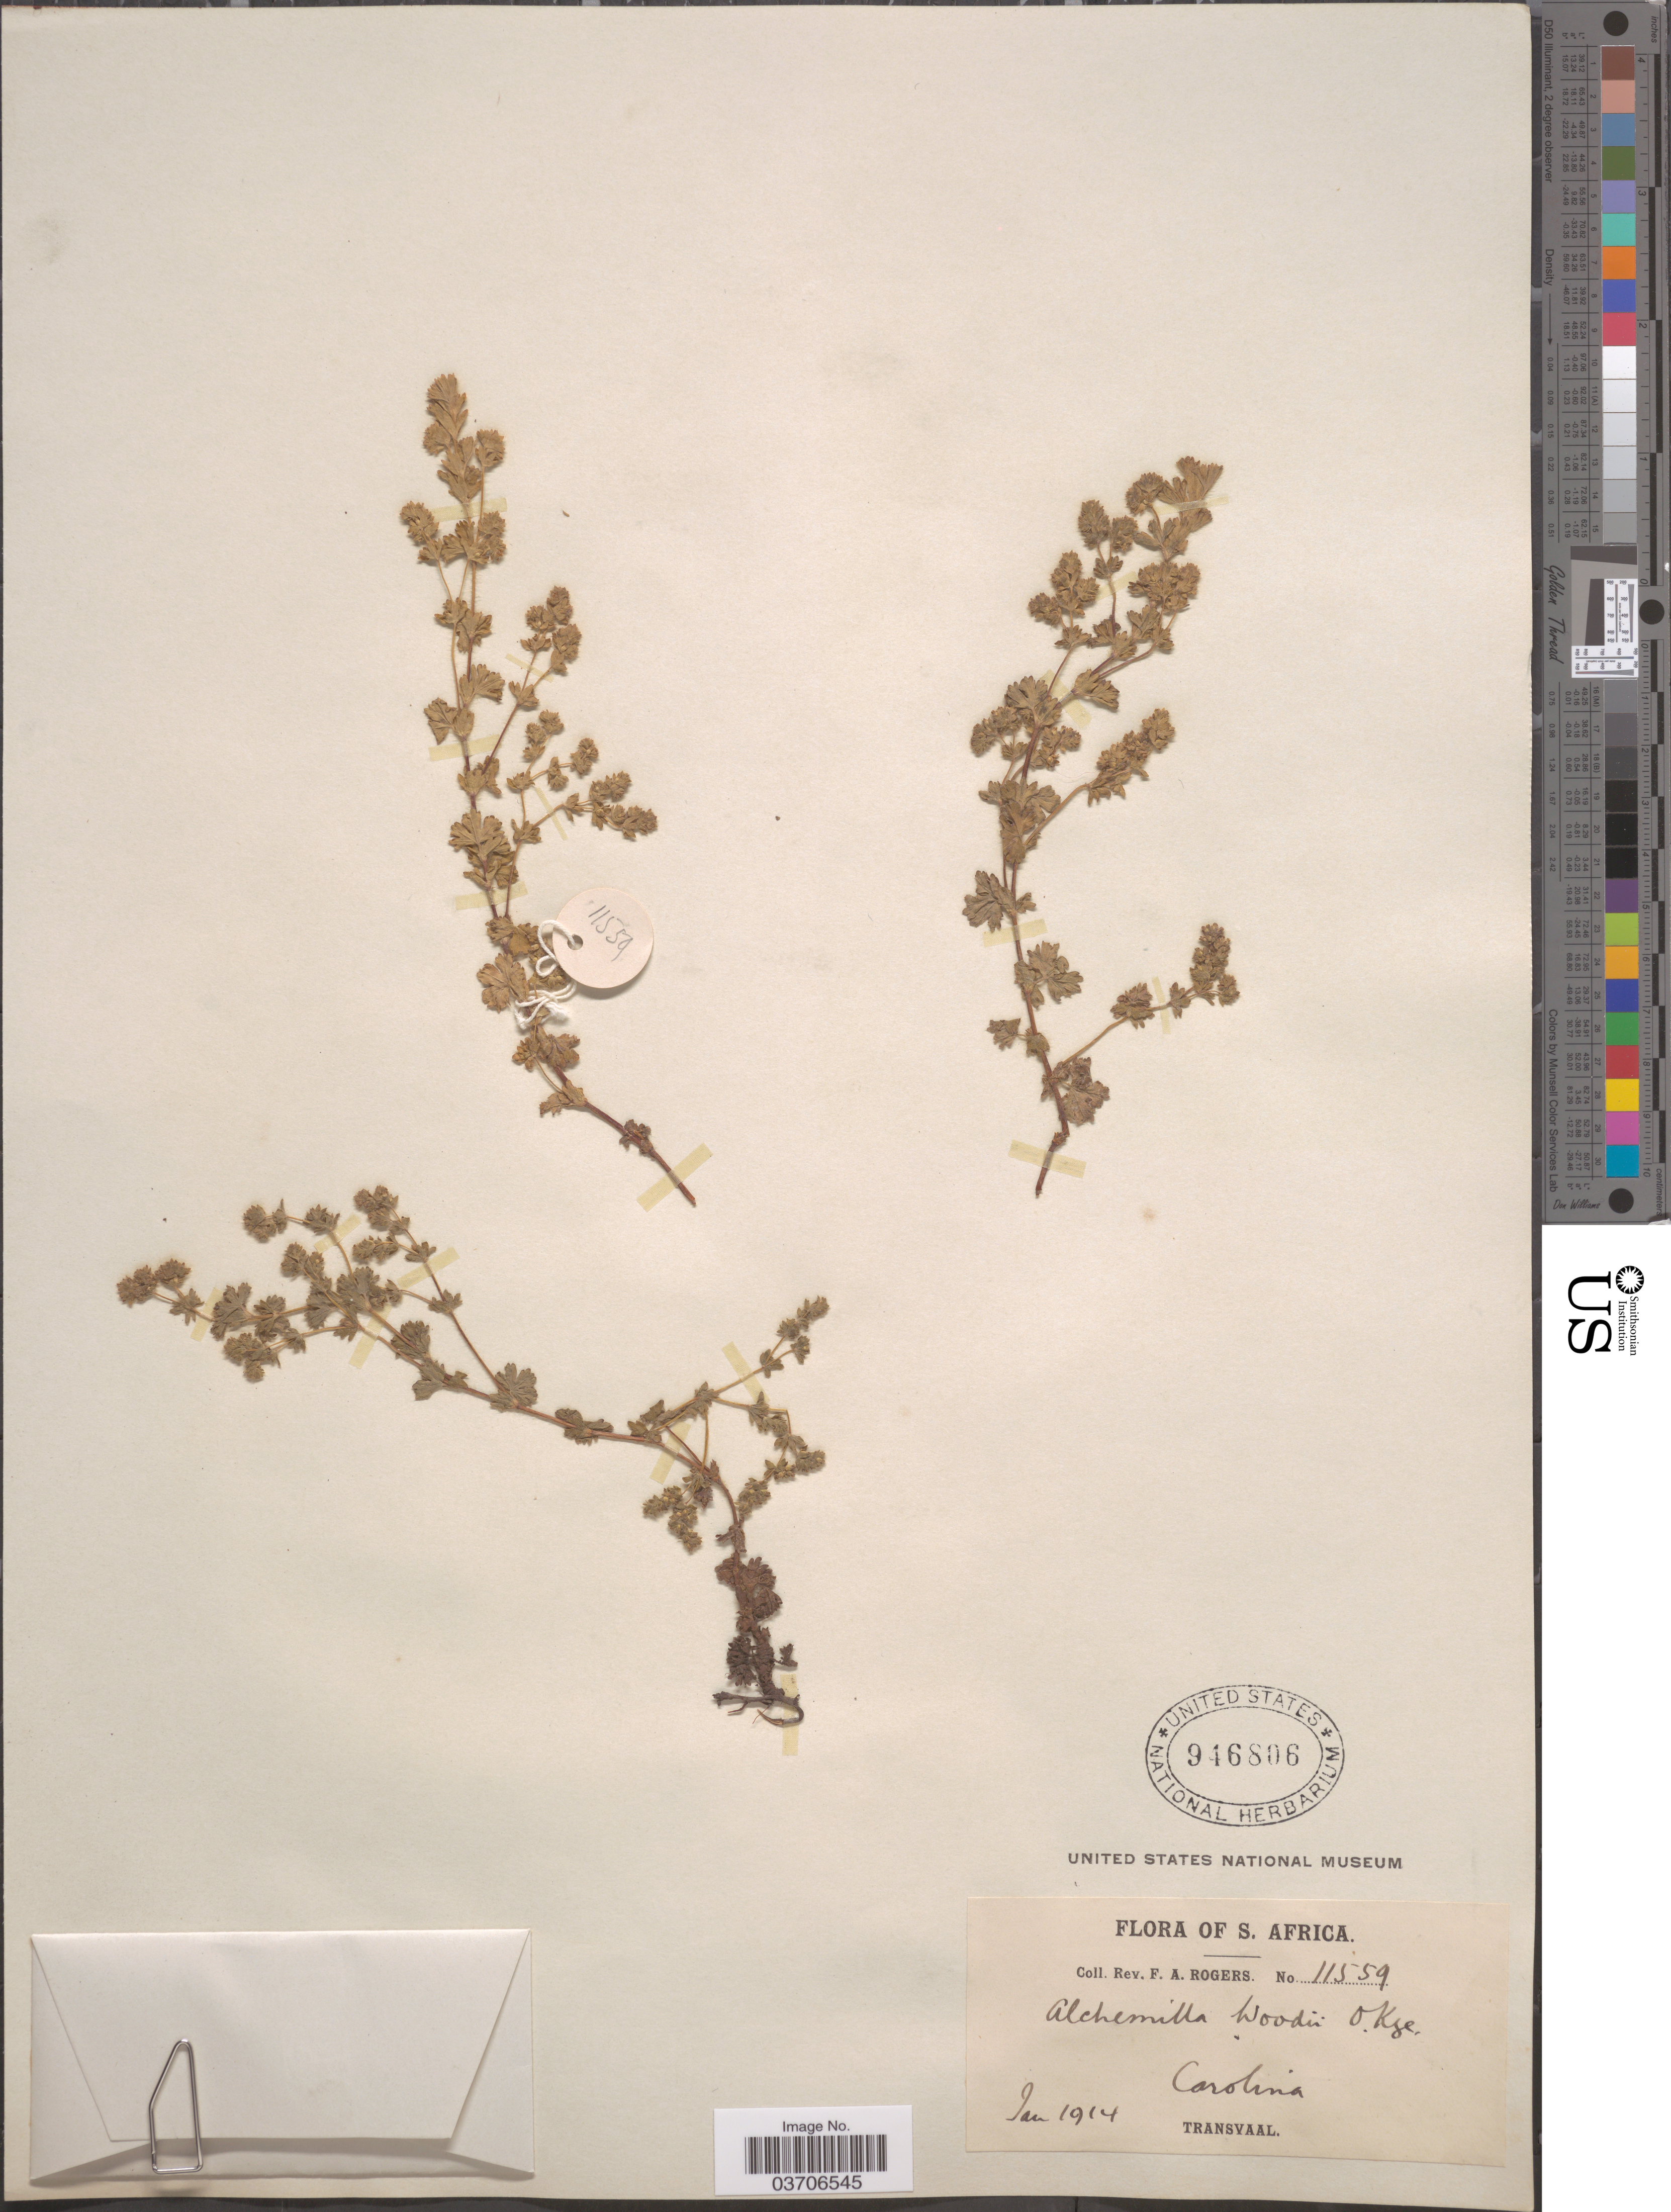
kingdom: Plantae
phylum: Tracheophyta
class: Magnoliopsida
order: Rosales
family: Rosaceae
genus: Alchemilla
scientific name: Alchemilla woodii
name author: Kuntze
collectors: F. A. Rogers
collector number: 11559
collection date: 1914-01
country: South Africa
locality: Carolina. Transvaal.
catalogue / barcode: US 946806